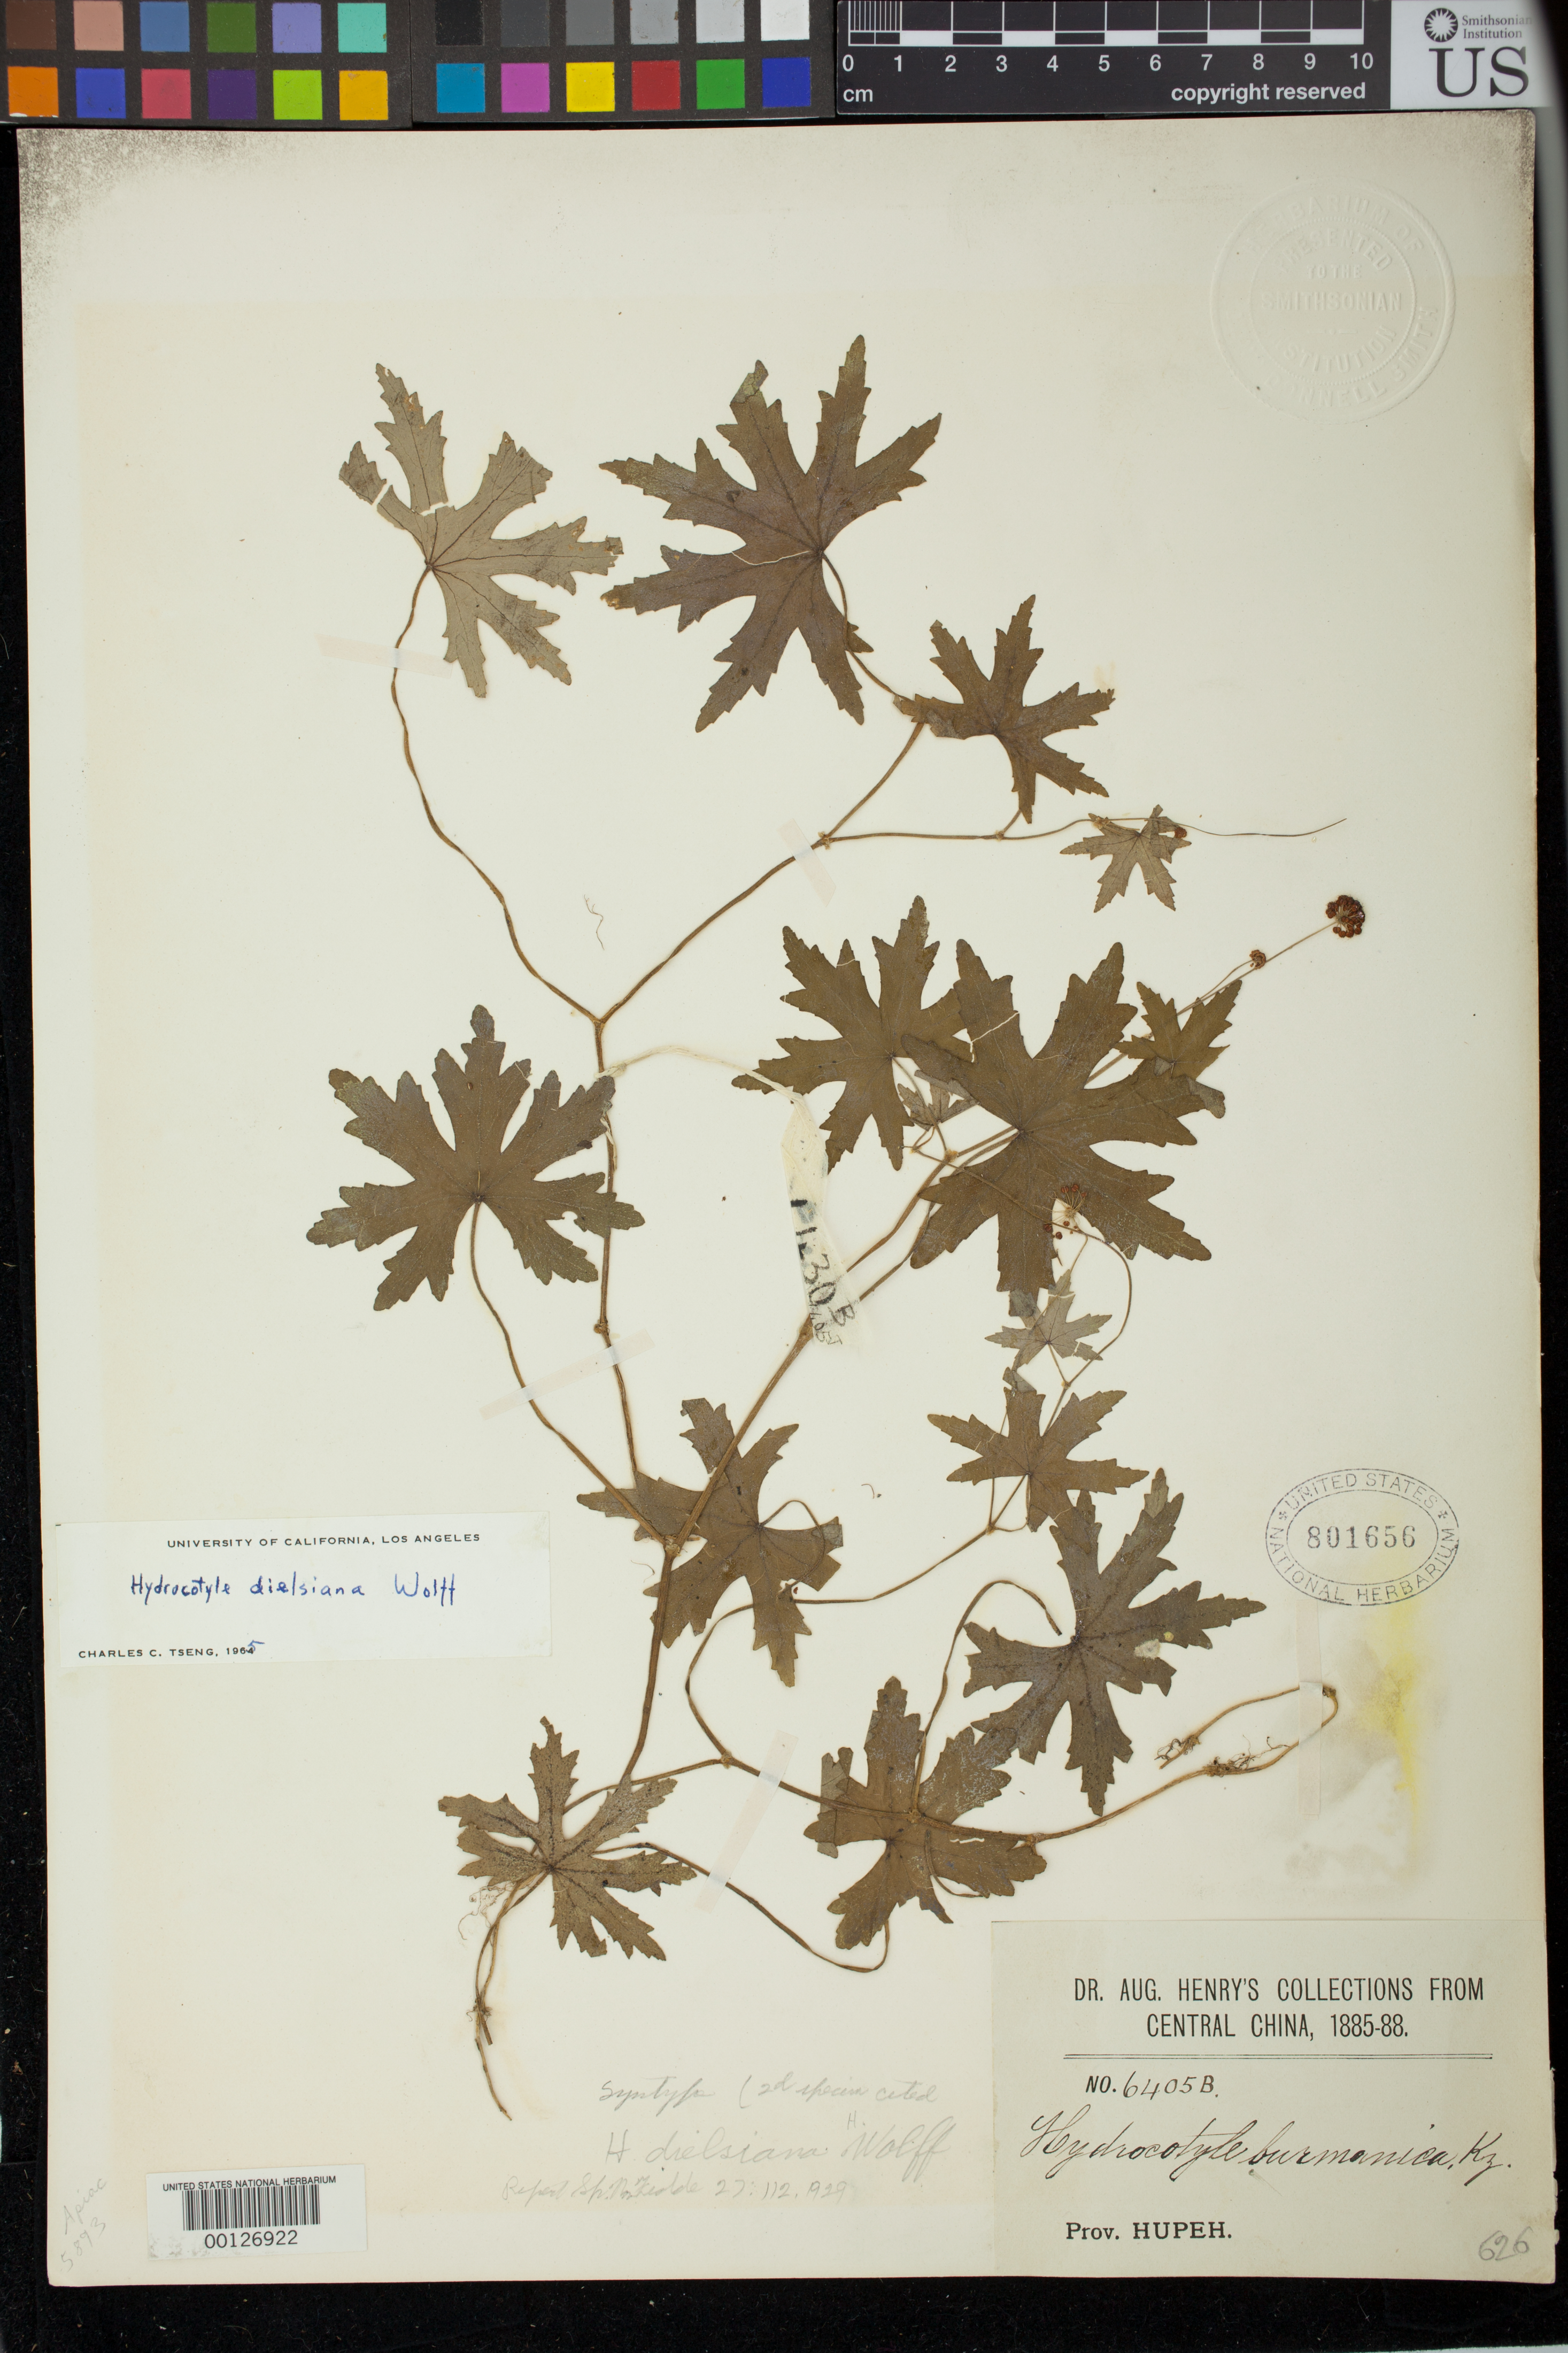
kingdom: Plantae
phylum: Tracheophyta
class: Magnoliopsida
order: Apiales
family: Araliaceae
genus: Hydrocotyle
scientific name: Hydrocotyle dielsiana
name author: H. Wolff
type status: Syntype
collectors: A. Henry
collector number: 6405 B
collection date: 1885/1888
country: China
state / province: Hubei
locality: Central China. Prov. Hupeh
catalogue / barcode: US 801656